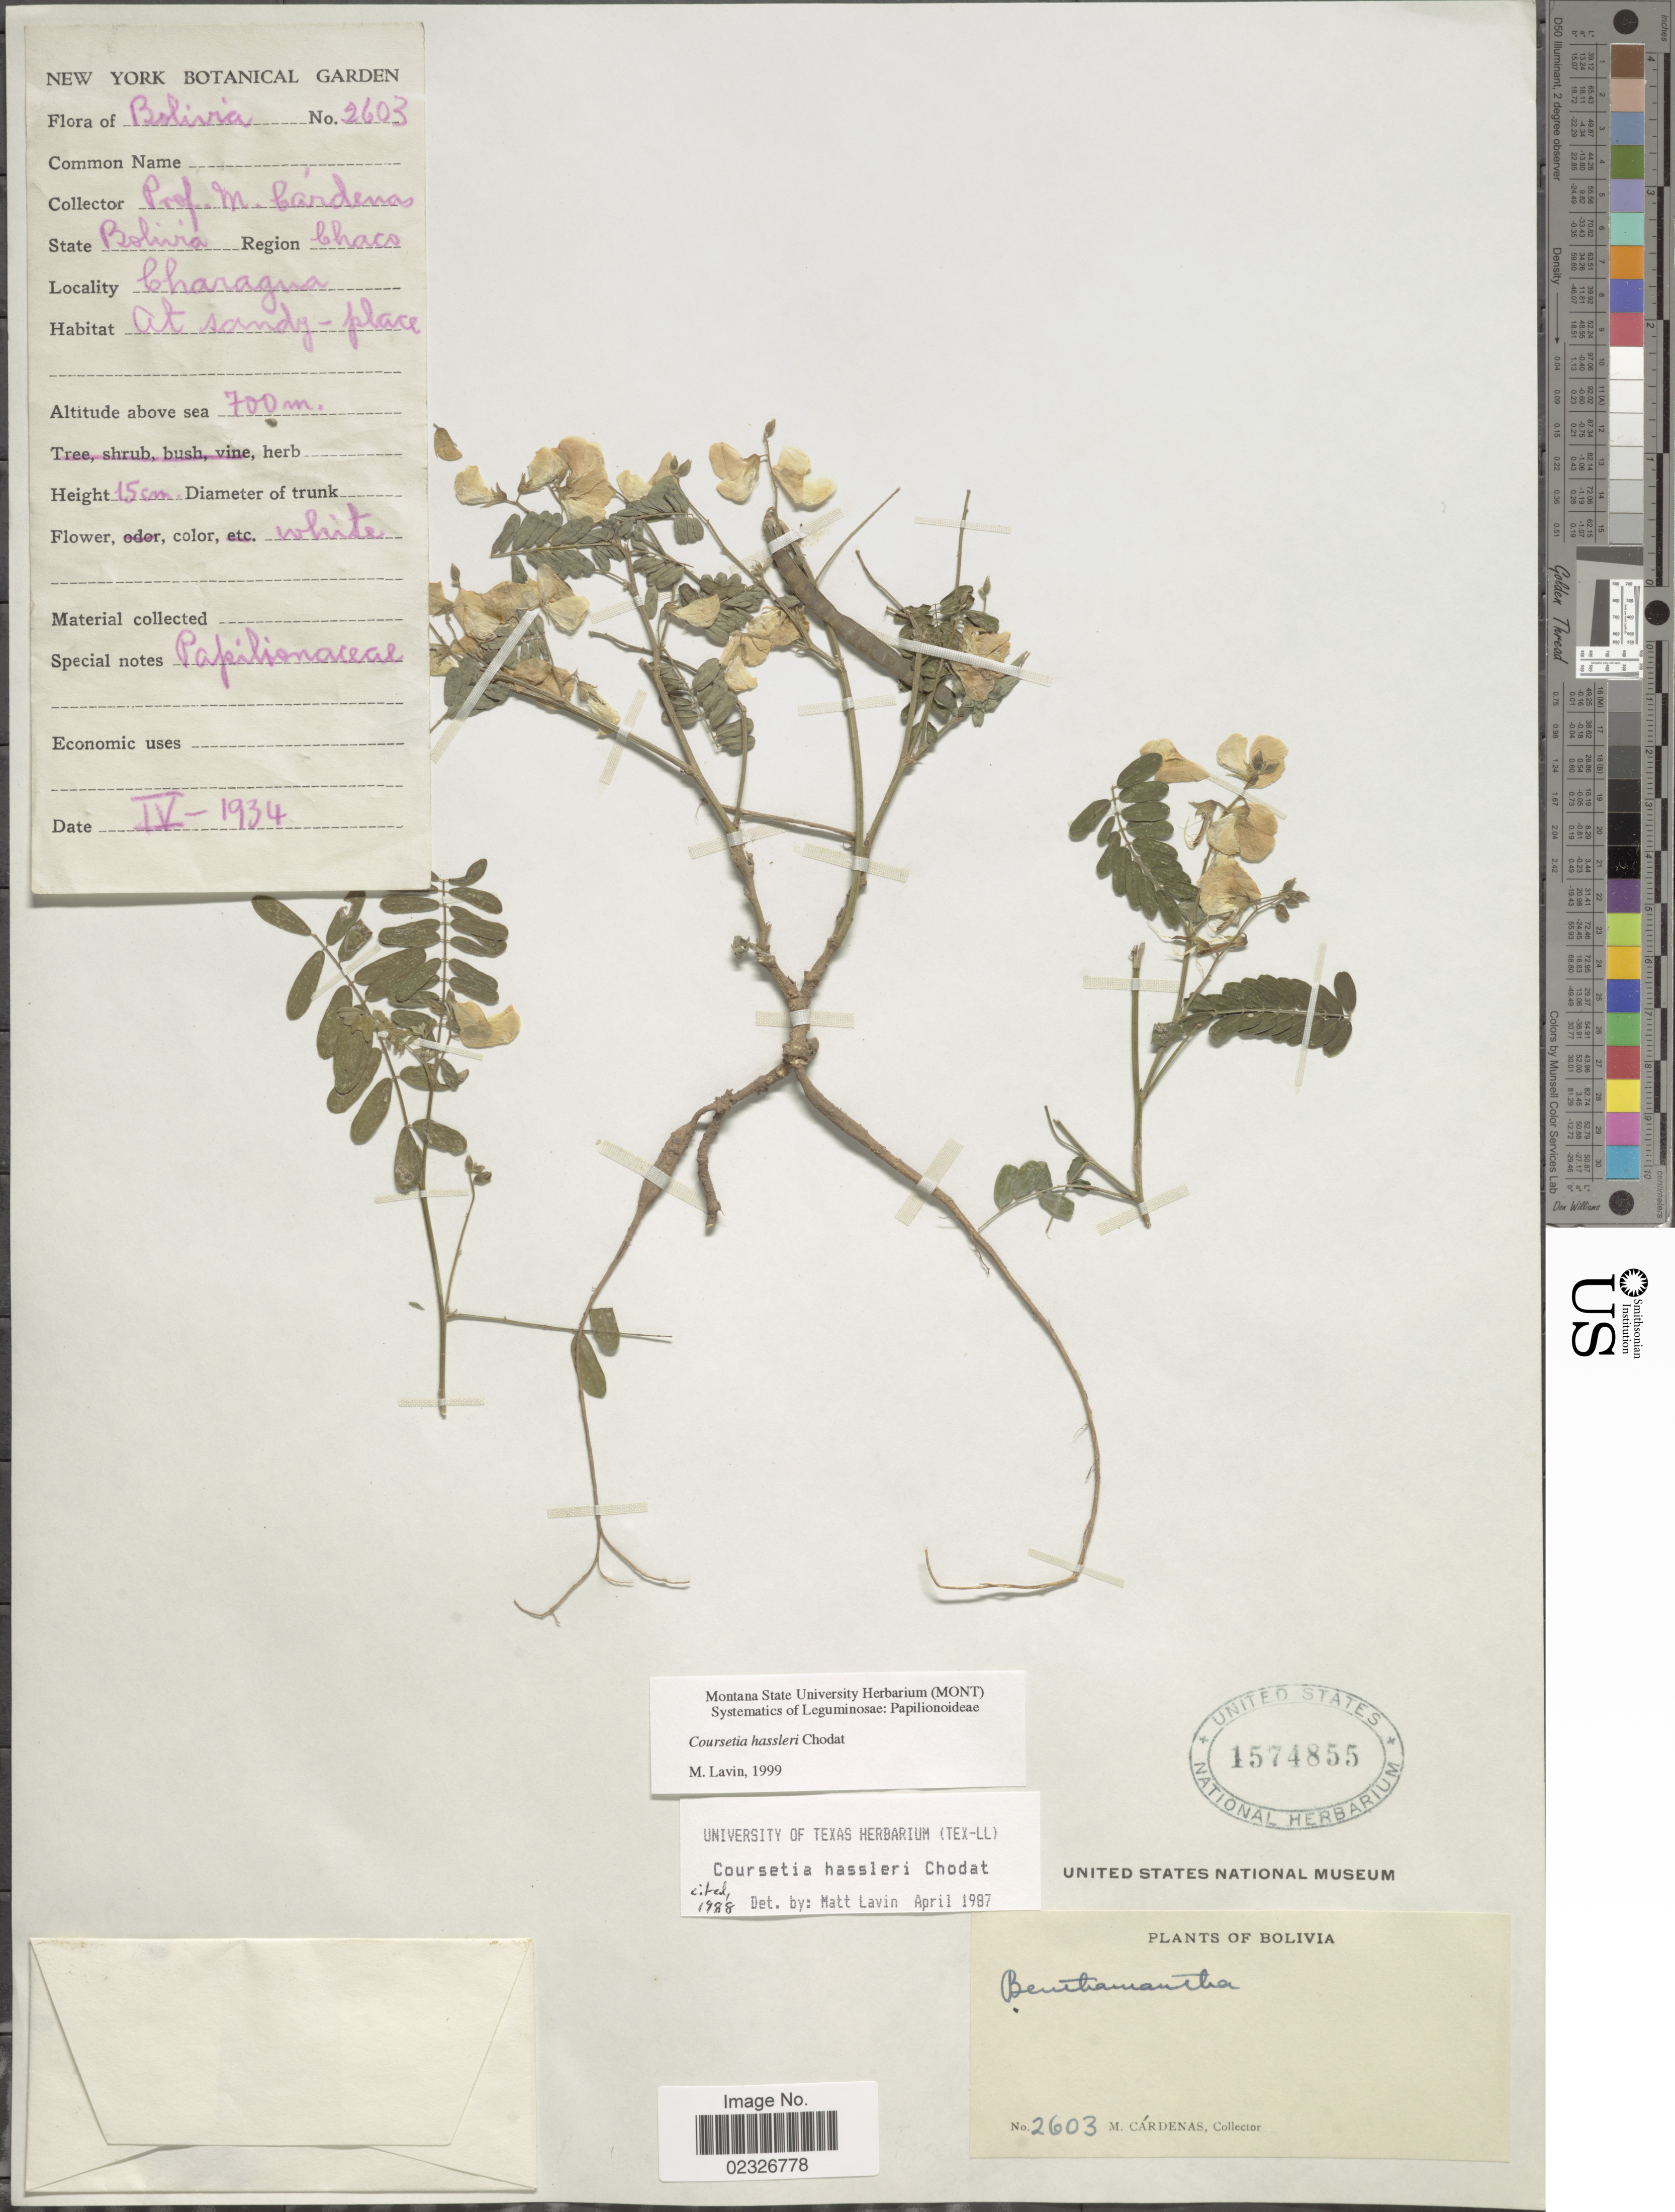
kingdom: Plantae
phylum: Tracheophyta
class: Magnoliopsida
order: Fabales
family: Fabaceae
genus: Coursetia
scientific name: Coursetia hassleri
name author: Chodat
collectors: M. Cárdenas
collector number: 2603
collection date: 1934-04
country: Argentina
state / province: Chaco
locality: Region Chaco. Charagua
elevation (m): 700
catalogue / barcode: US 1574855